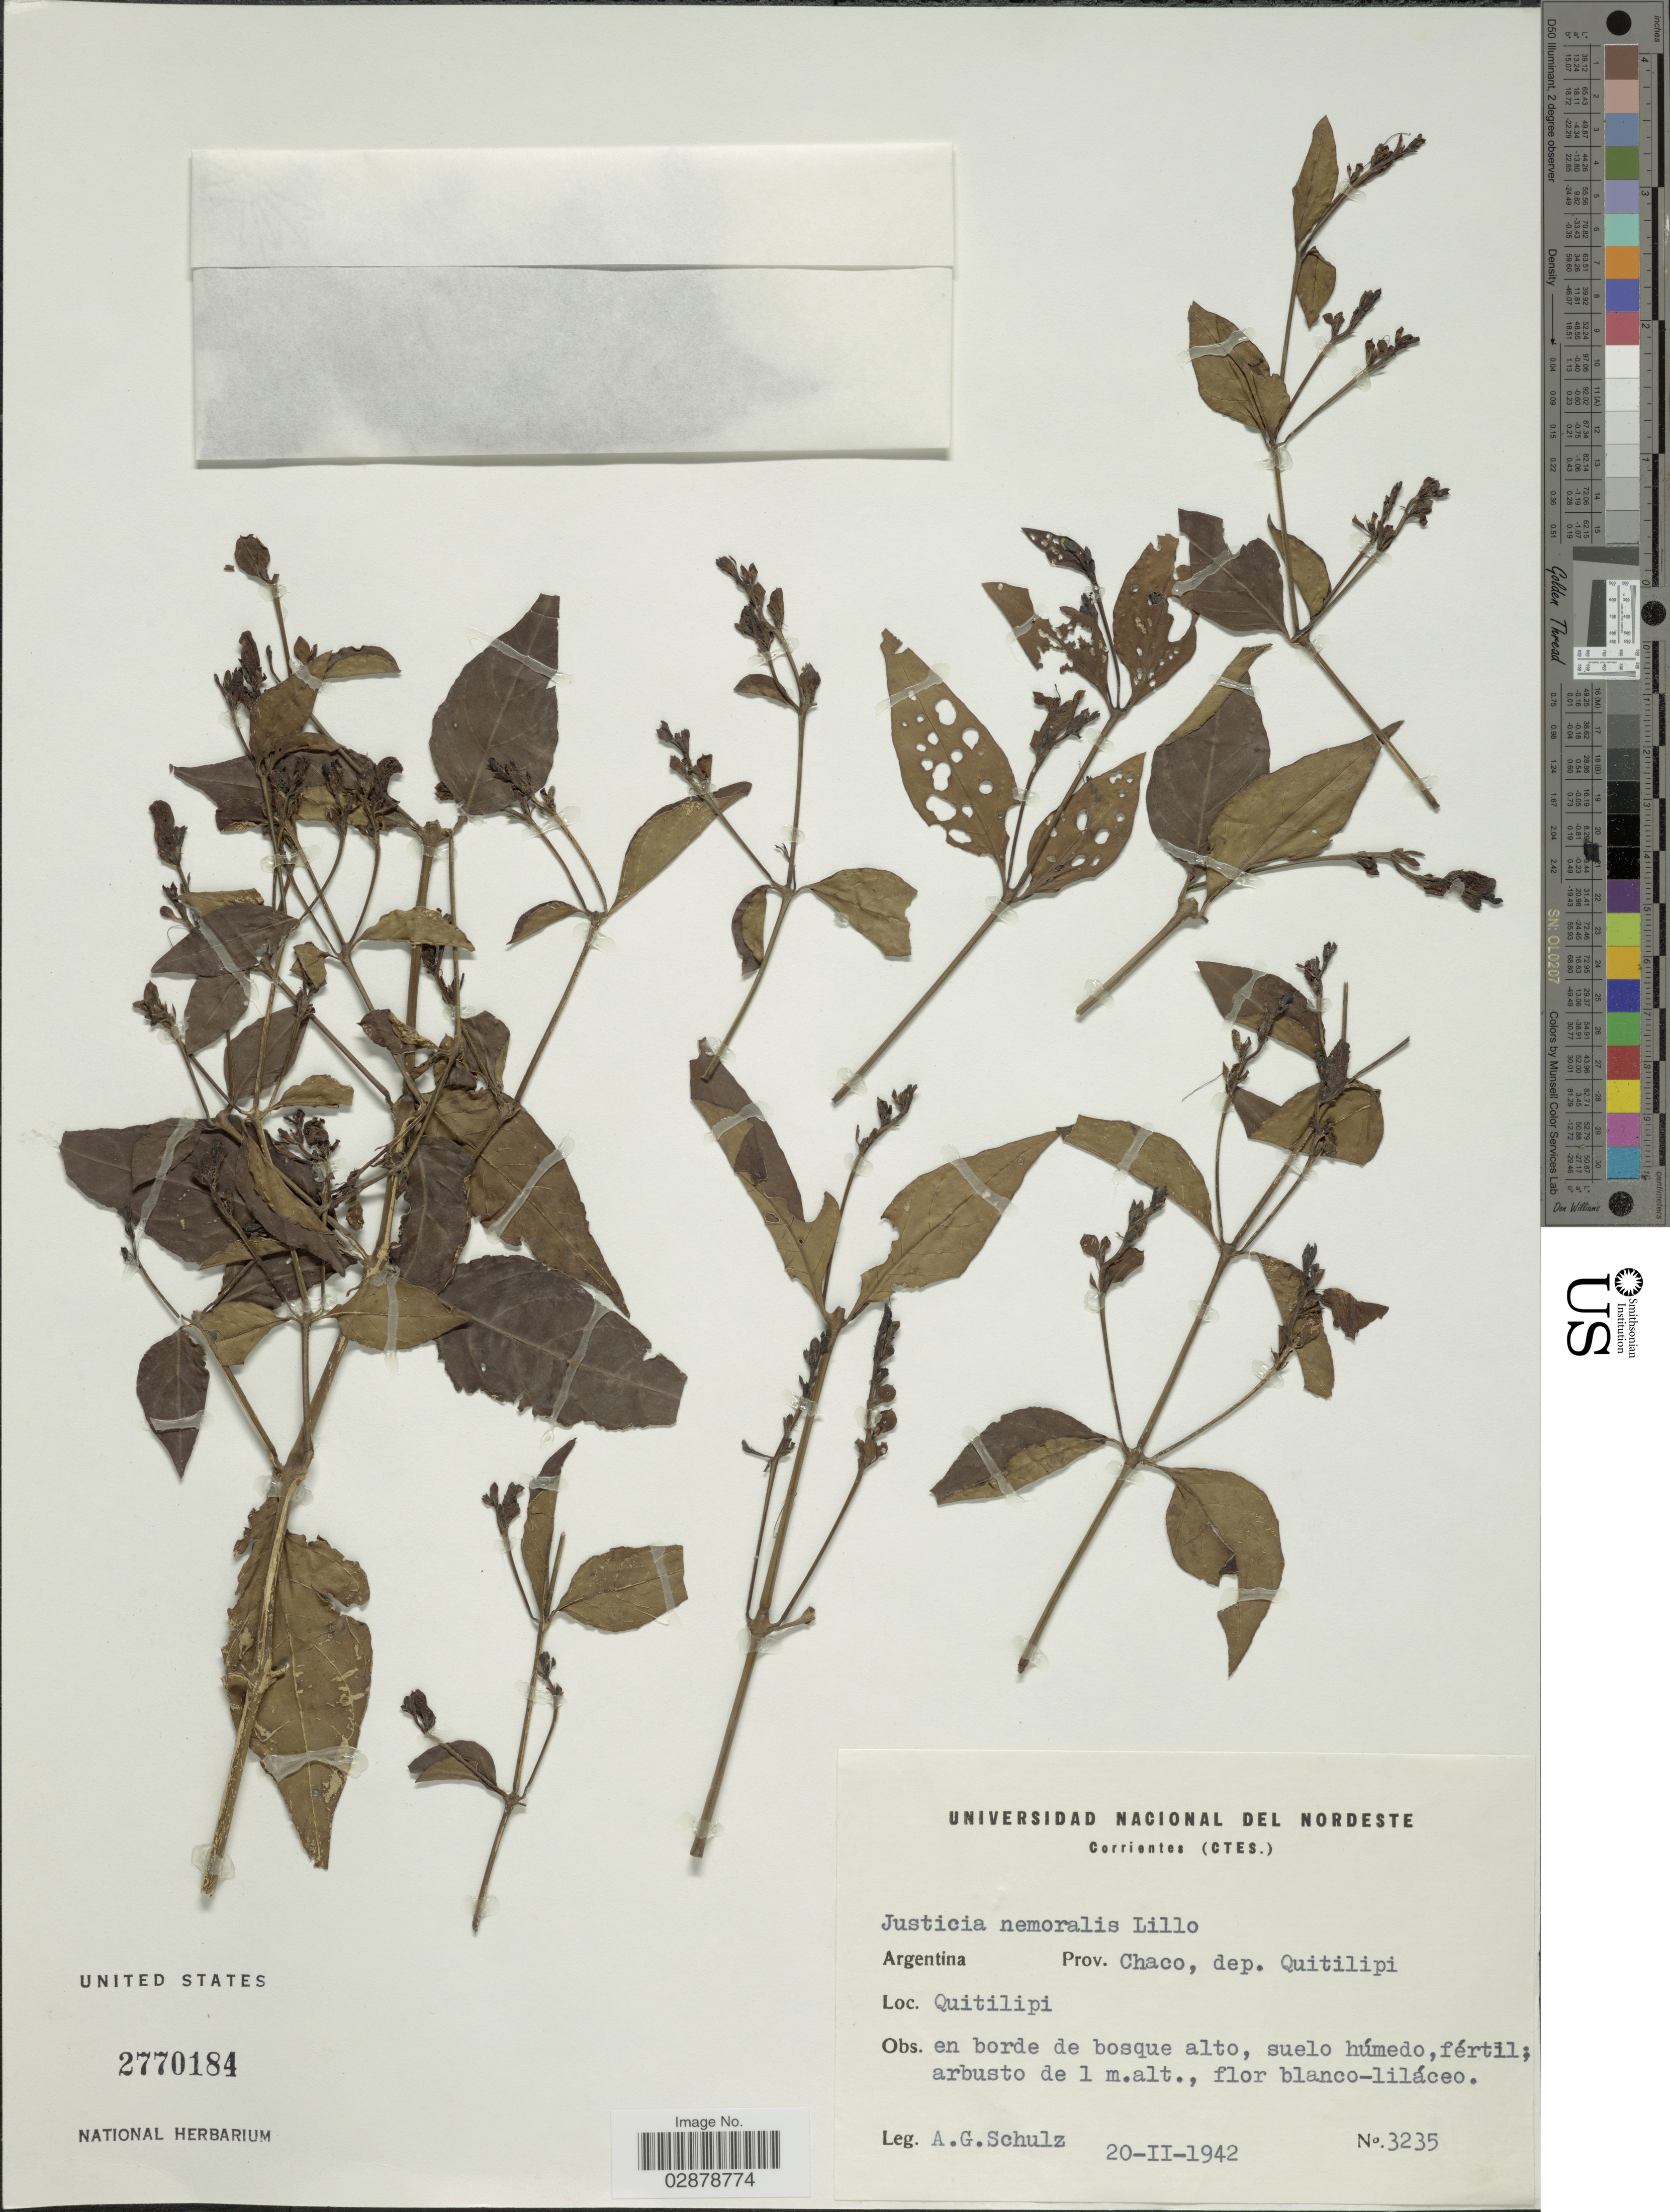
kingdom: Plantae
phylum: Tracheophyta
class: Magnoliopsida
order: Lamiales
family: Acanthaceae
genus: Justicia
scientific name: Justicia corumbensis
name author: (Lindau) Wassh. & C. Ezcurra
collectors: A. G. Schulz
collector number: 3235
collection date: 1942-02-20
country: Argentina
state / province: Chaco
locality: Dep. Quitilipi. Quitilipi.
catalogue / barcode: US 2770184